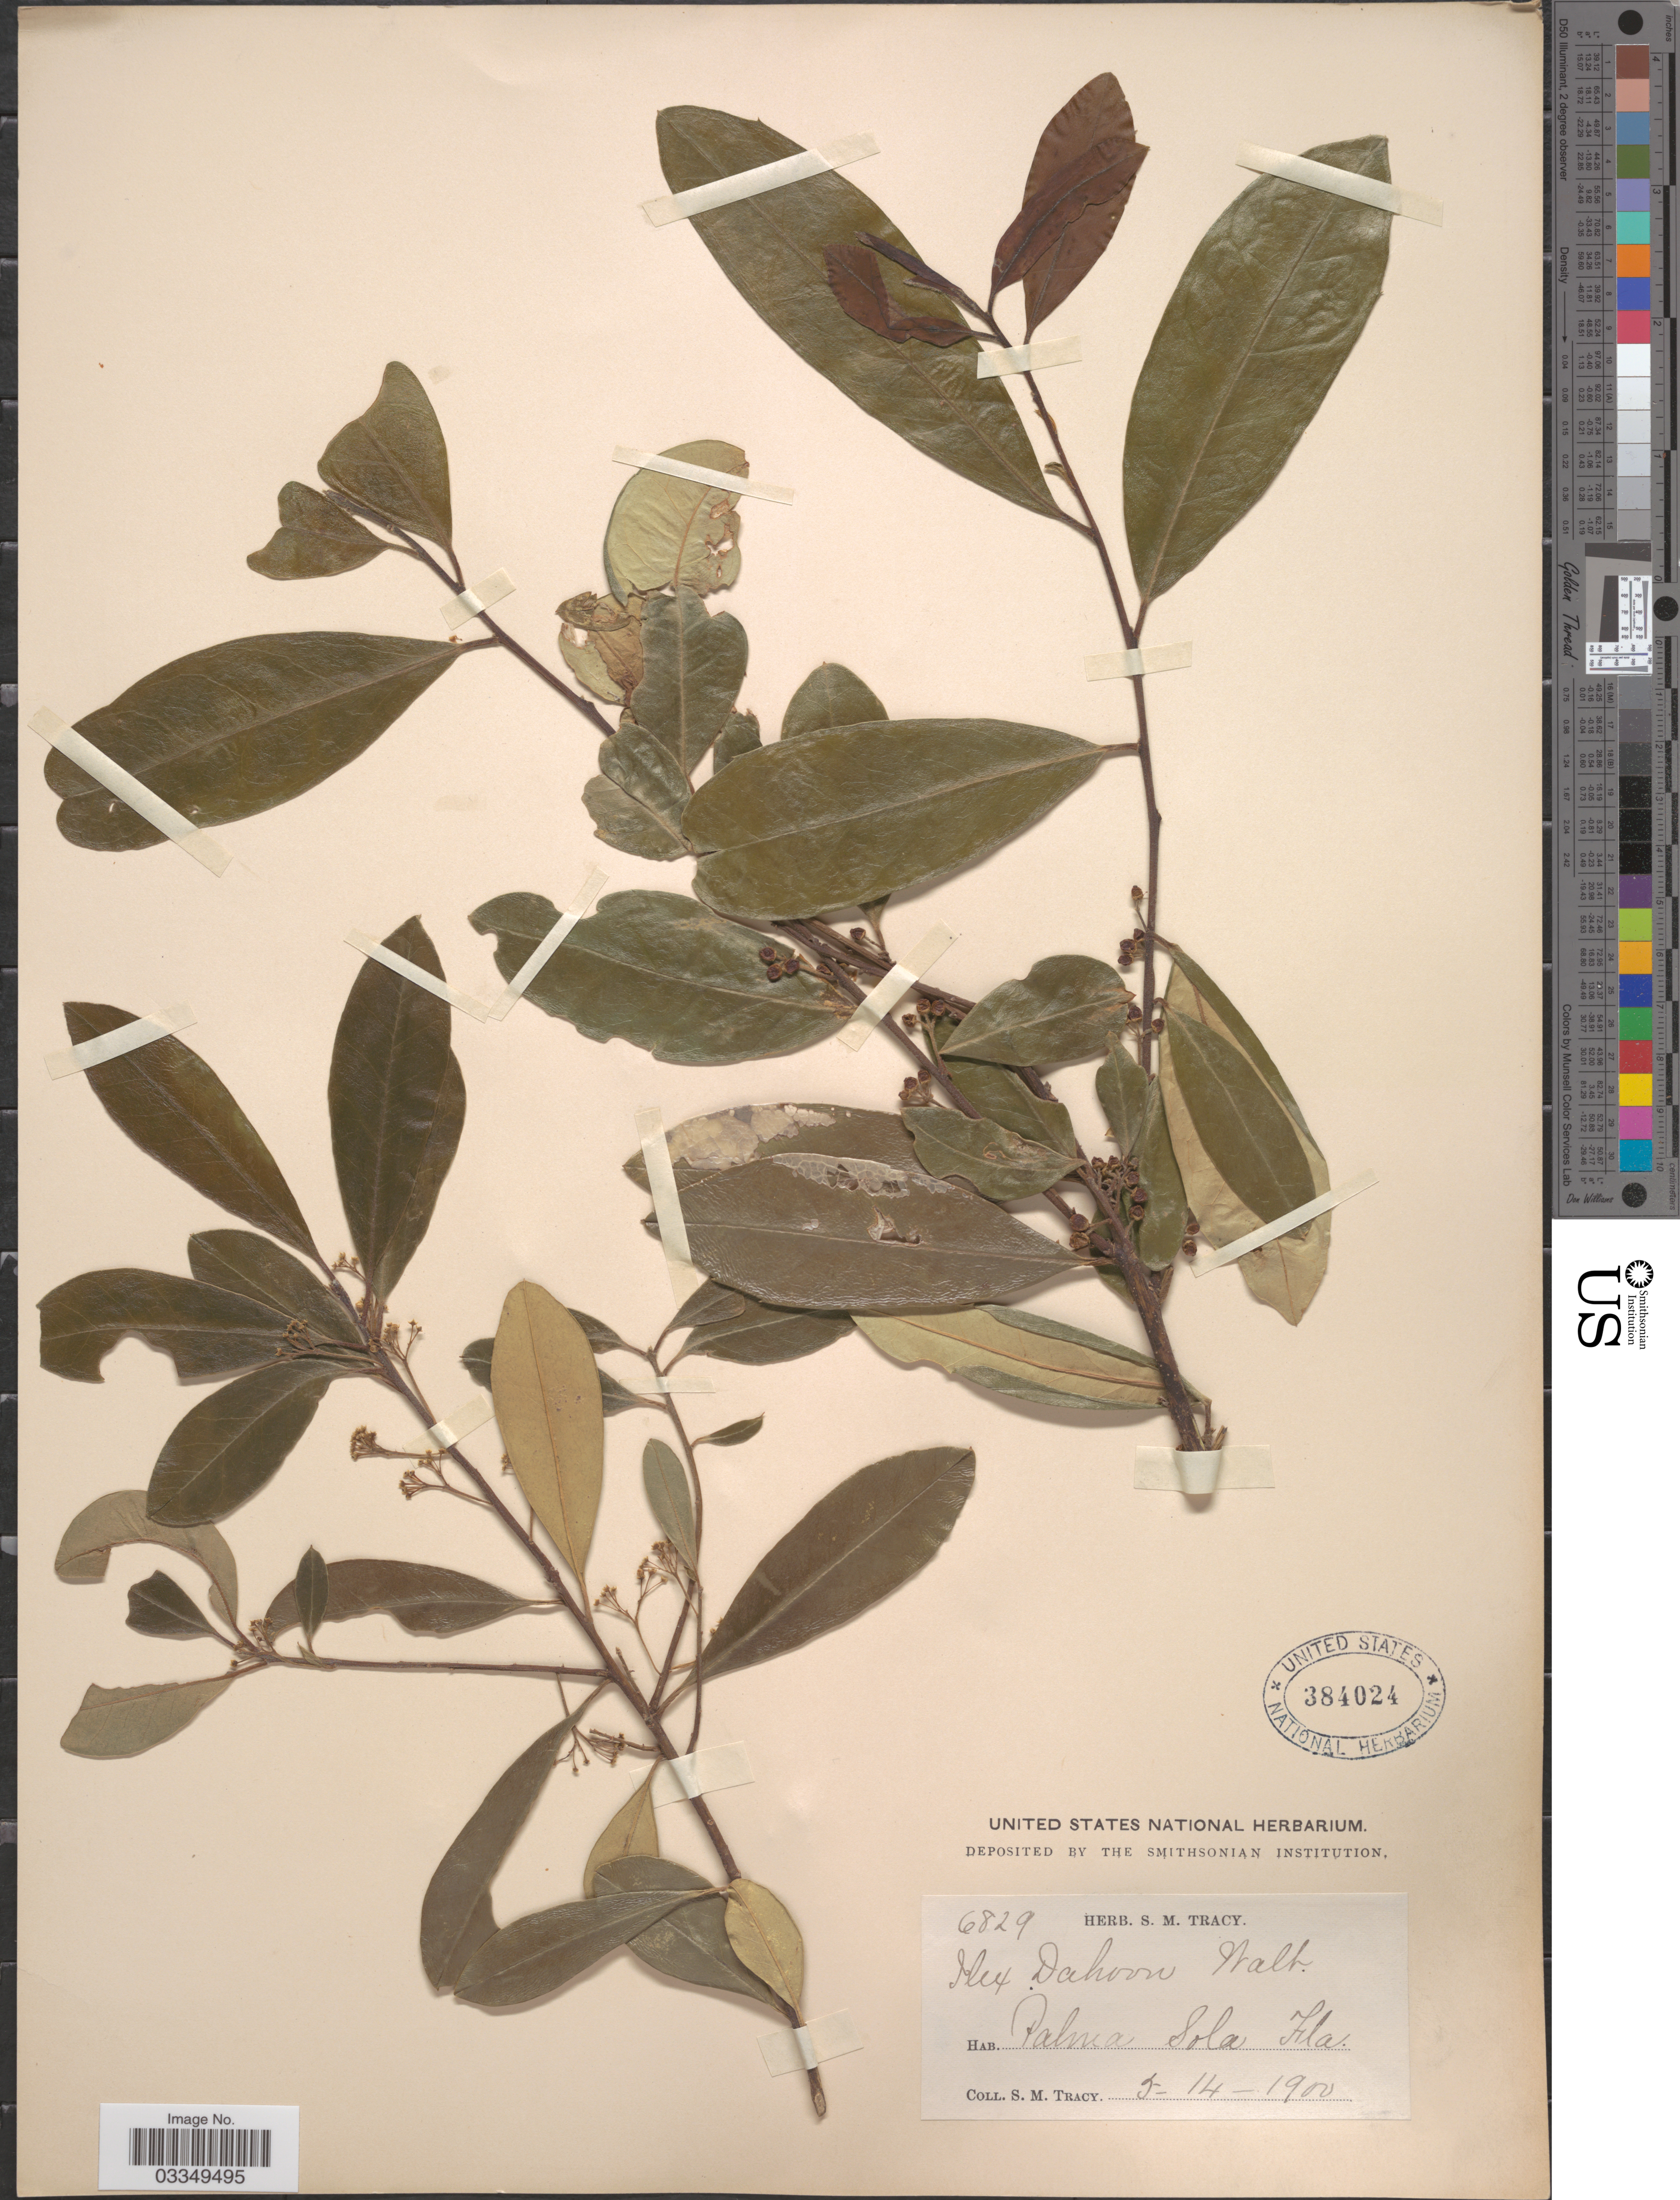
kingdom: Plantae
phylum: Tracheophyta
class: Magnoliopsida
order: Aquifoliales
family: Aquifoliaceae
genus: Ilex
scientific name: Ilex cassine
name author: L.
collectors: S. M. Tracy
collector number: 6829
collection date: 1900-05-14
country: United States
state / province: Florida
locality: Palma Sola.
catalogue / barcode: US 384024